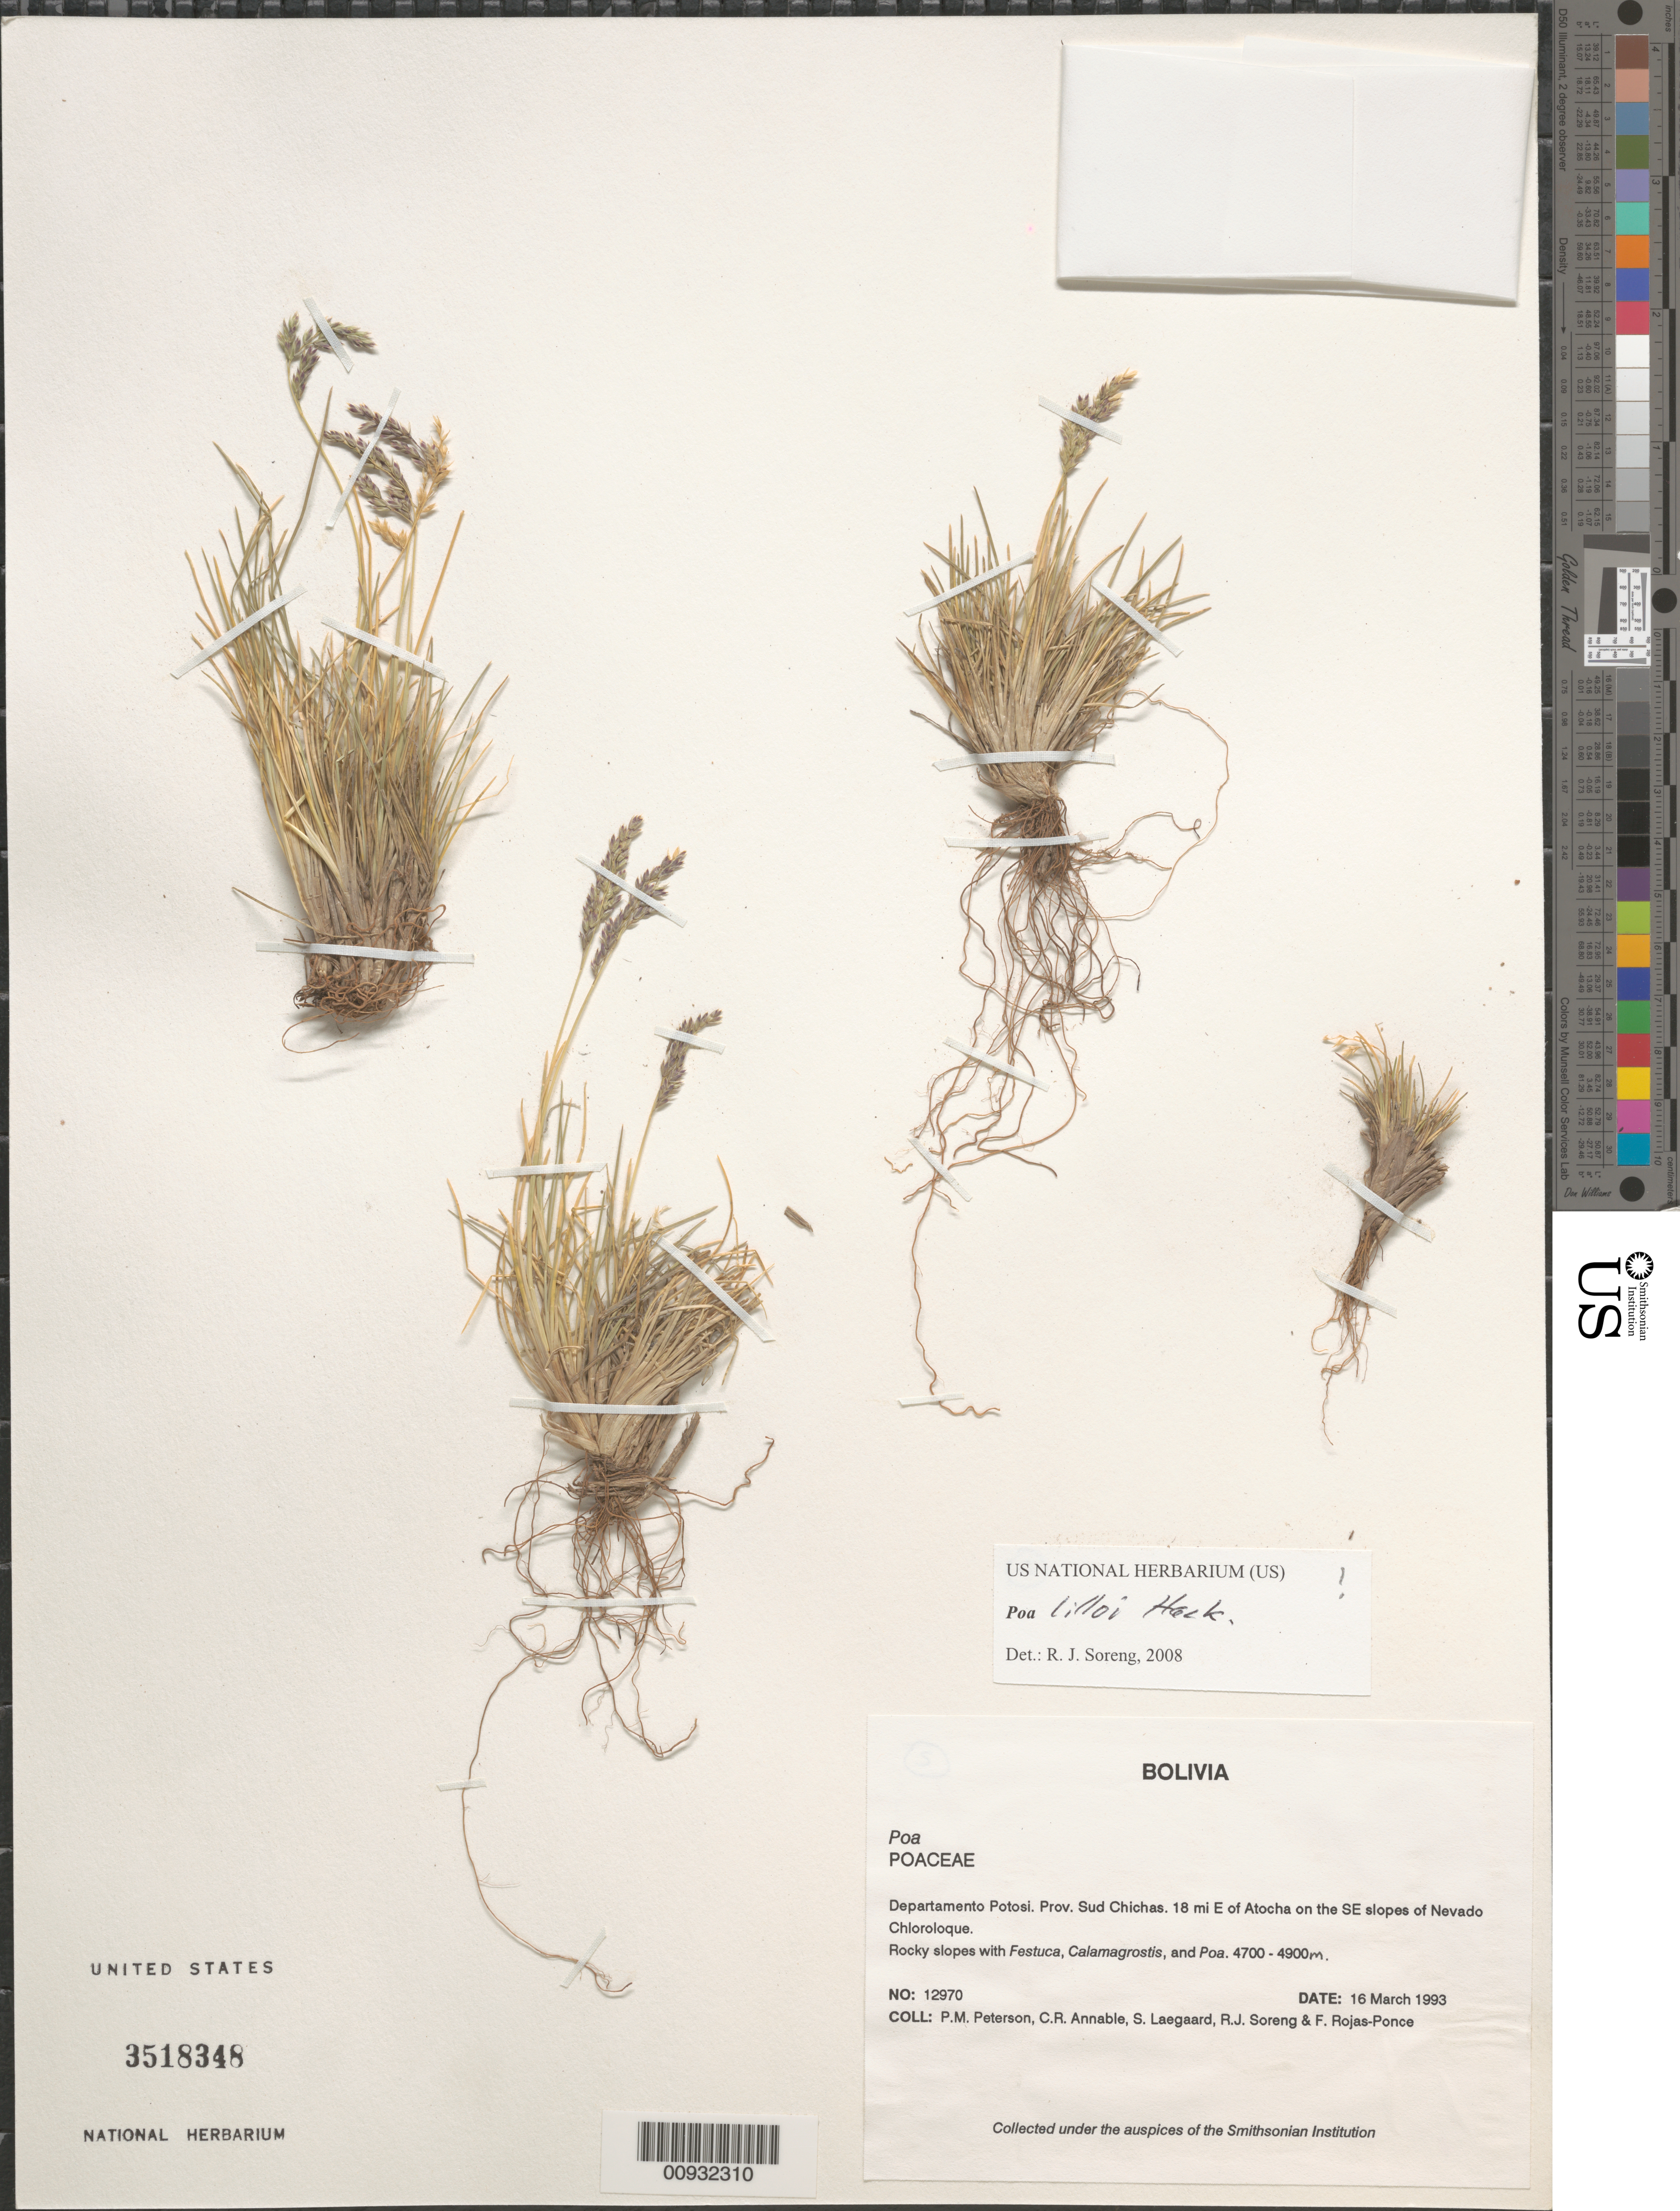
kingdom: Plantae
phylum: Tracheophyta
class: Liliopsida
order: Poales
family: Poaceae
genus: Poa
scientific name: Poa lilloi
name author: Hack.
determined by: Soreng, Robert J., Research Associate (BOT), Smithsonian Institution - National Museum of Natural History (UNITED STATES)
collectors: P. M. Peterson, C. R. Annable, S. Lægaard, R. J. Soreng & F. Rojas-Ponce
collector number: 12970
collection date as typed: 16 Mar 1993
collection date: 1993-03-16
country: Bolivia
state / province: Potosi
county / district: Sud Chichas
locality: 18 mi E of Atocha on the SE slopes of Nevado Chloroloque.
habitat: Rocky slopes with Festuca, Calamagrostis, and Poa.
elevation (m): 4700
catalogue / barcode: US 3518348